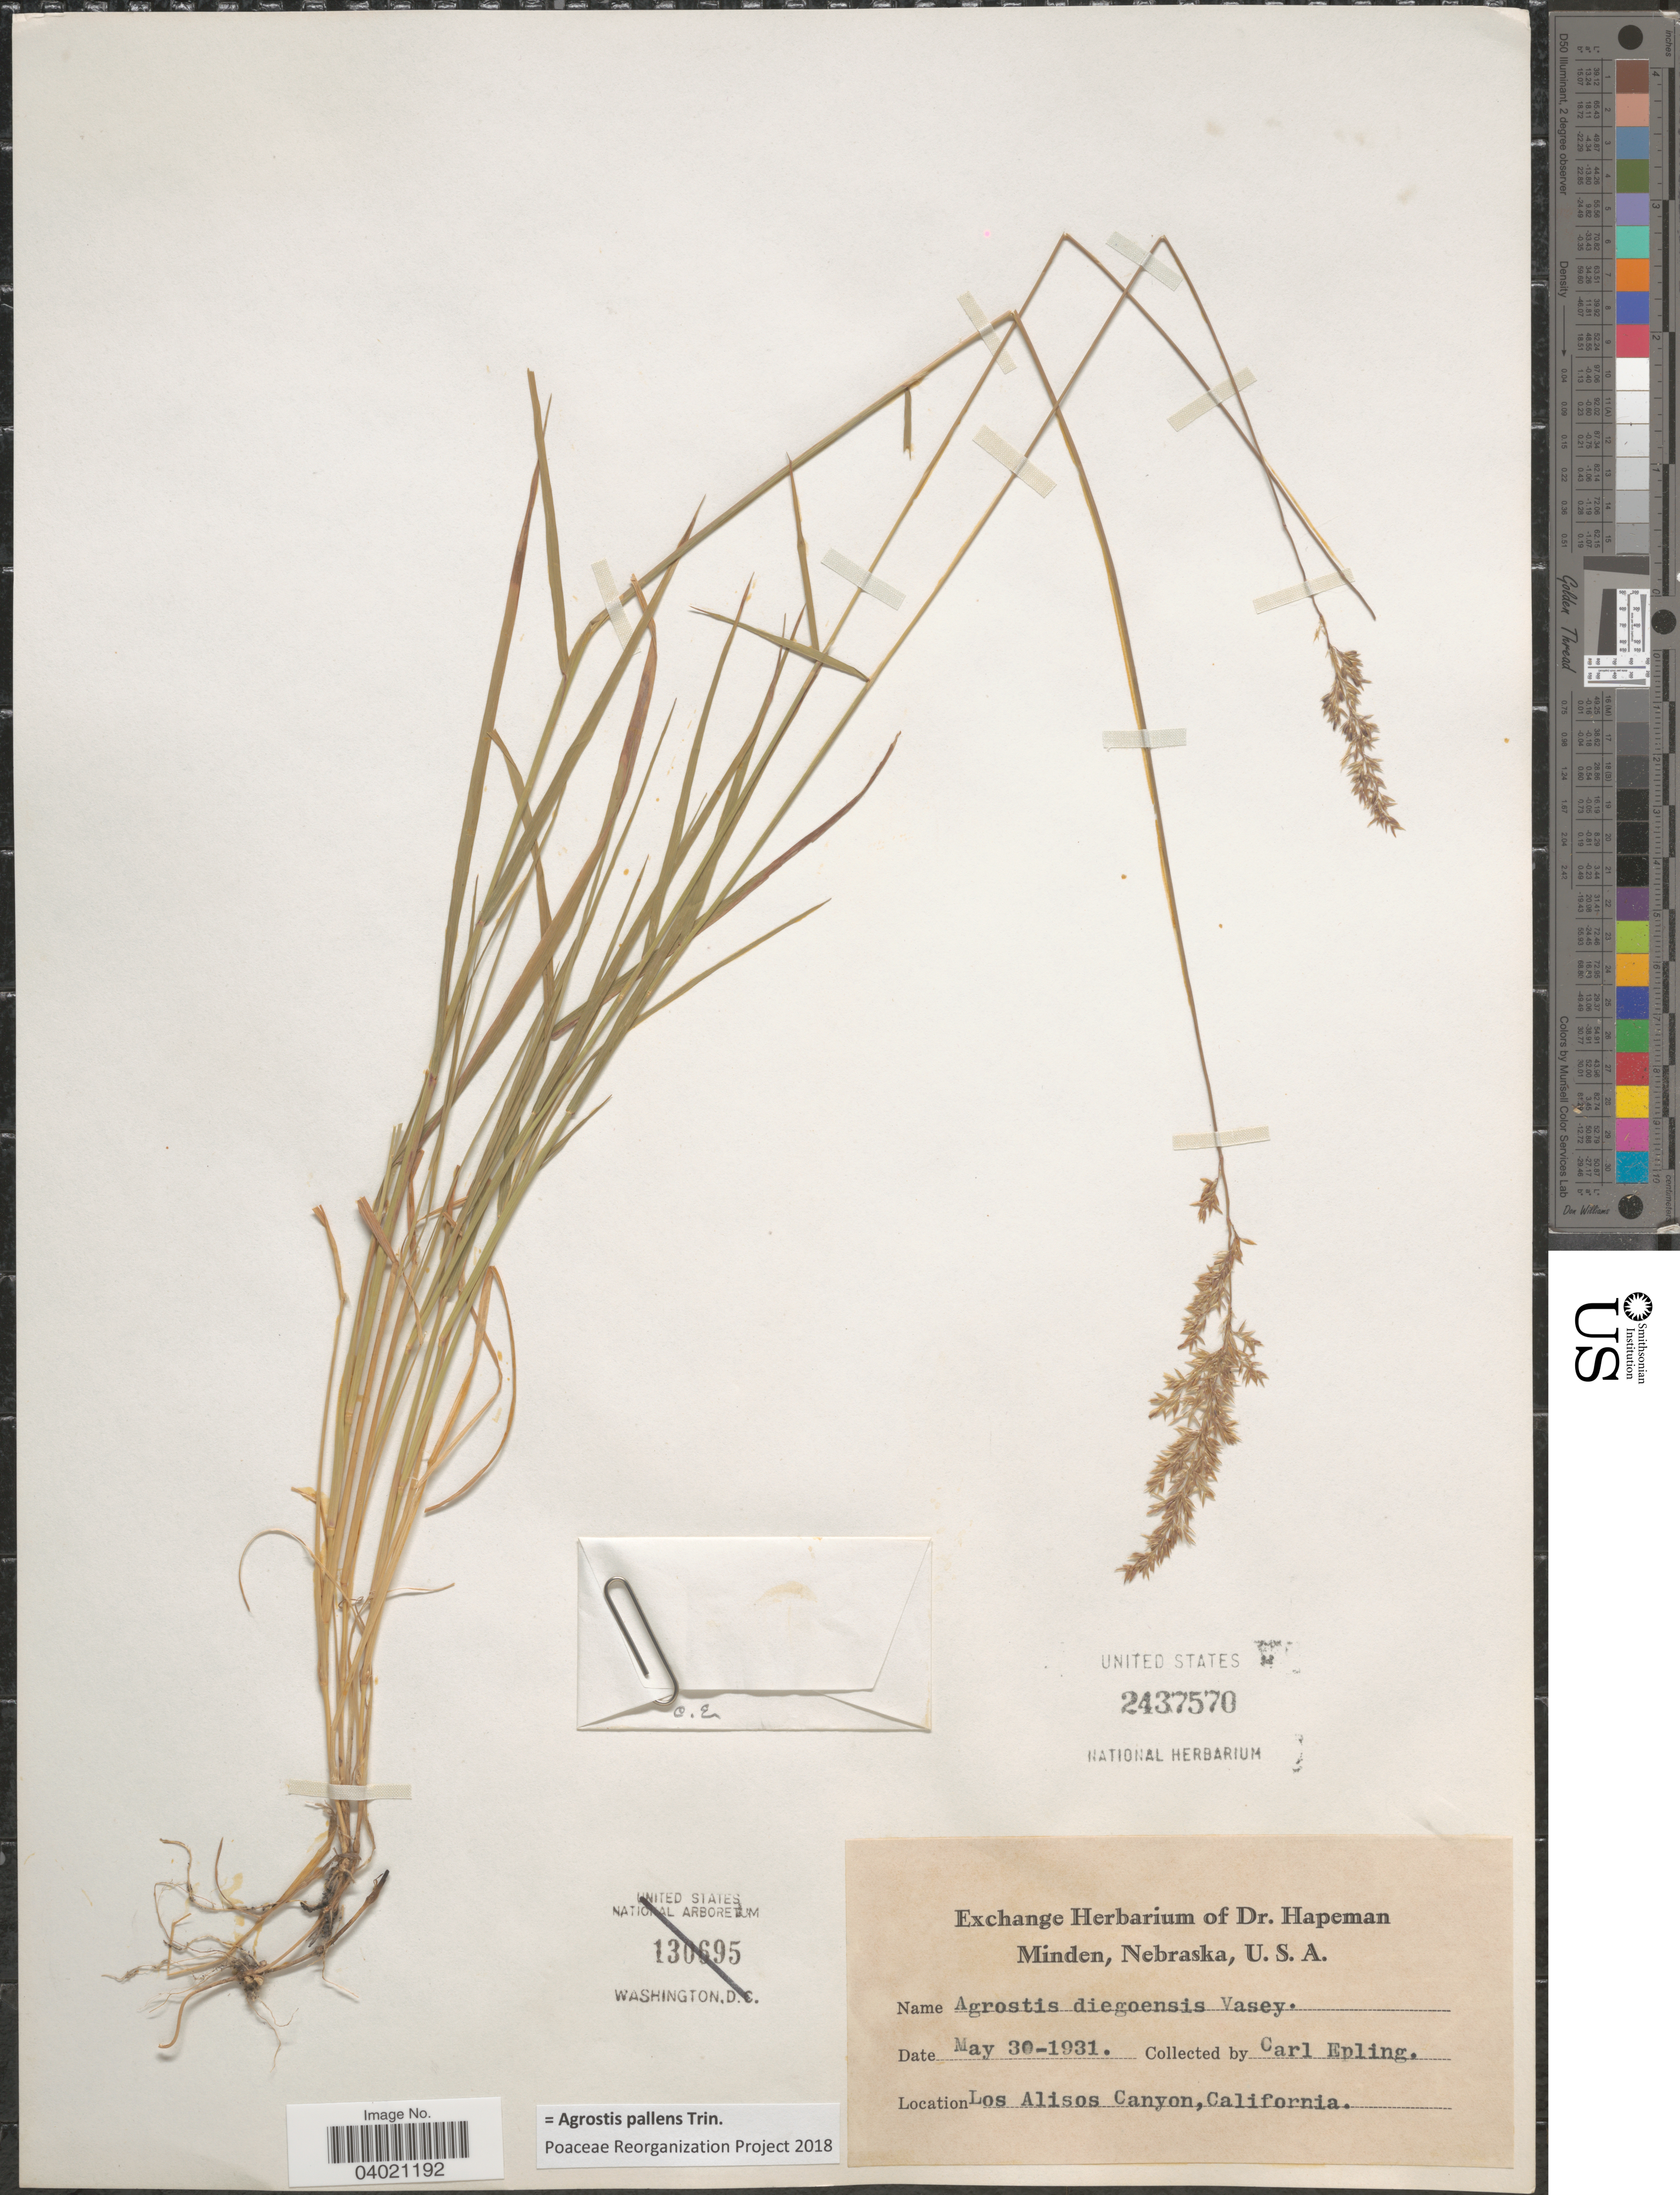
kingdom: Plantae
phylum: Tracheophyta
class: Liliopsida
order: Poales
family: Poaceae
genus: Agrostis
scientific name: Agrostis pallens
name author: Trin.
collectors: C. C. Epling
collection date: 1931-05-30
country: United States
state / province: California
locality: Los Alisos Canyon.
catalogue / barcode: US 2437570